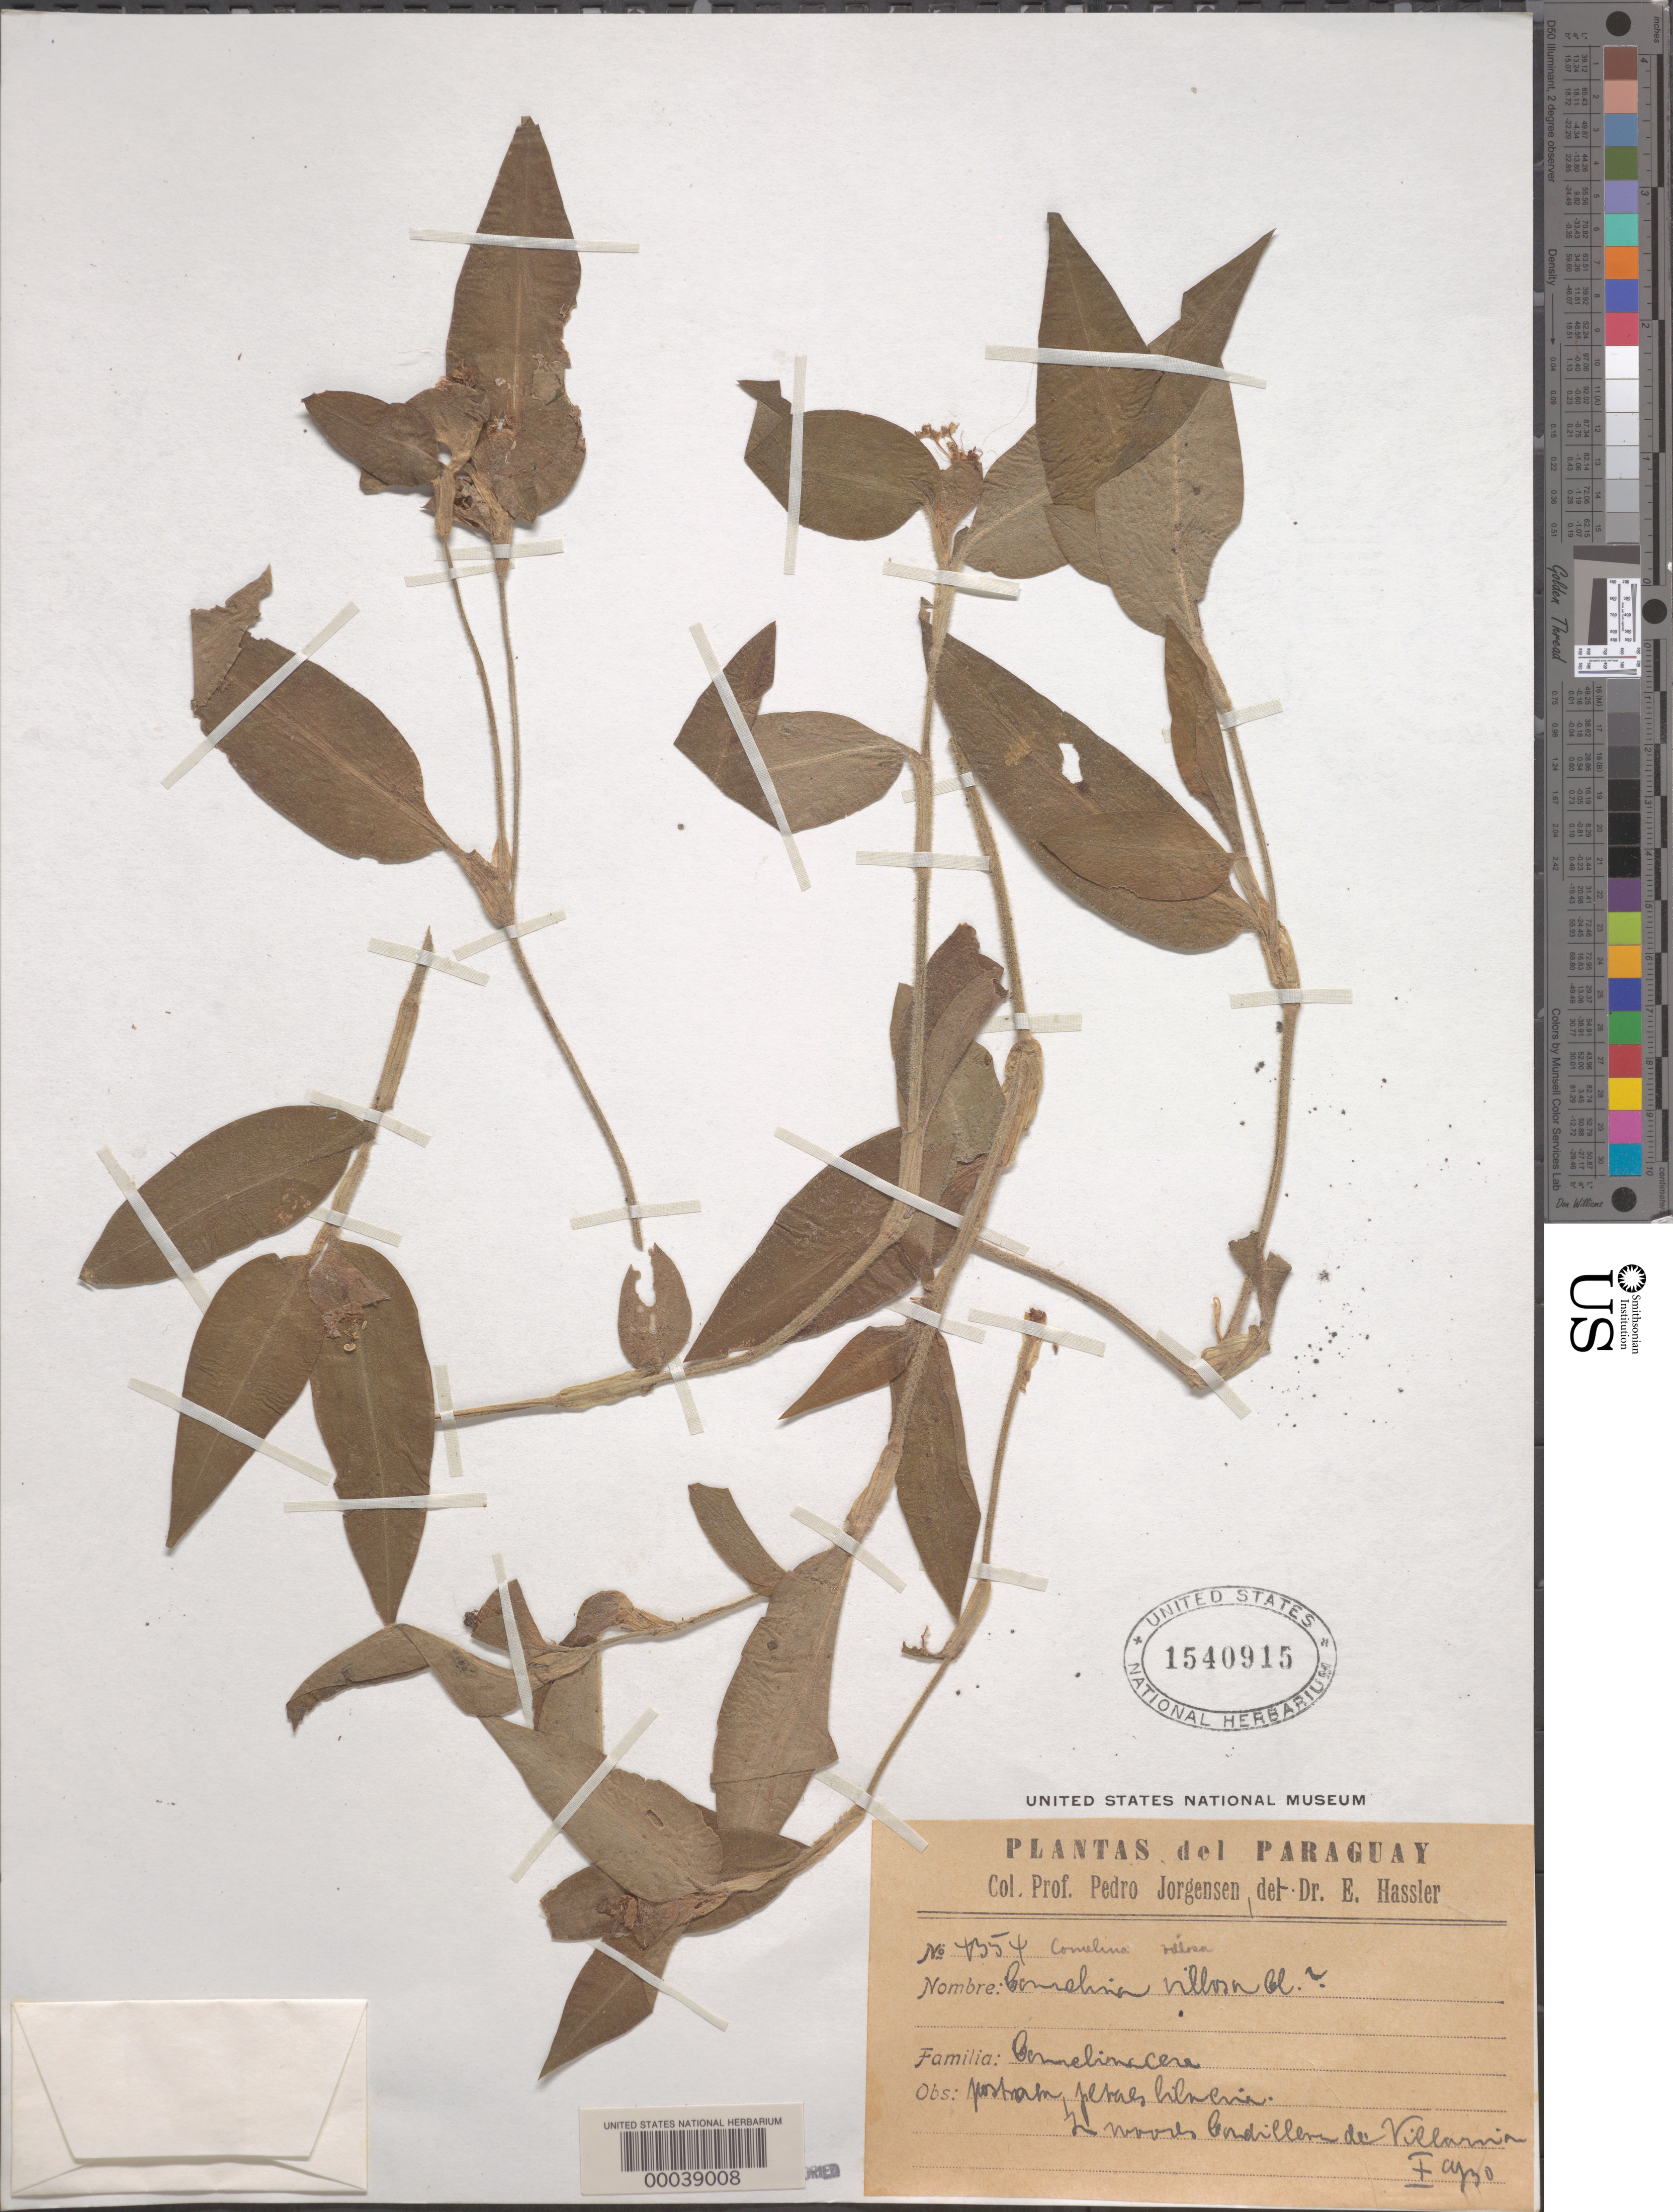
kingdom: Plantae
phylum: Tracheophyta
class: Liliopsida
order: Commelinales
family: Commelinaceae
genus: Commelina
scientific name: Commelina villosa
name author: (C.B. Clarke) C.B. Clarke ex Chodat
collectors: P. Jorgensen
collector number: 4354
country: Paraguay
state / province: Guairá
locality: Villarrica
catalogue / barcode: US 1540915